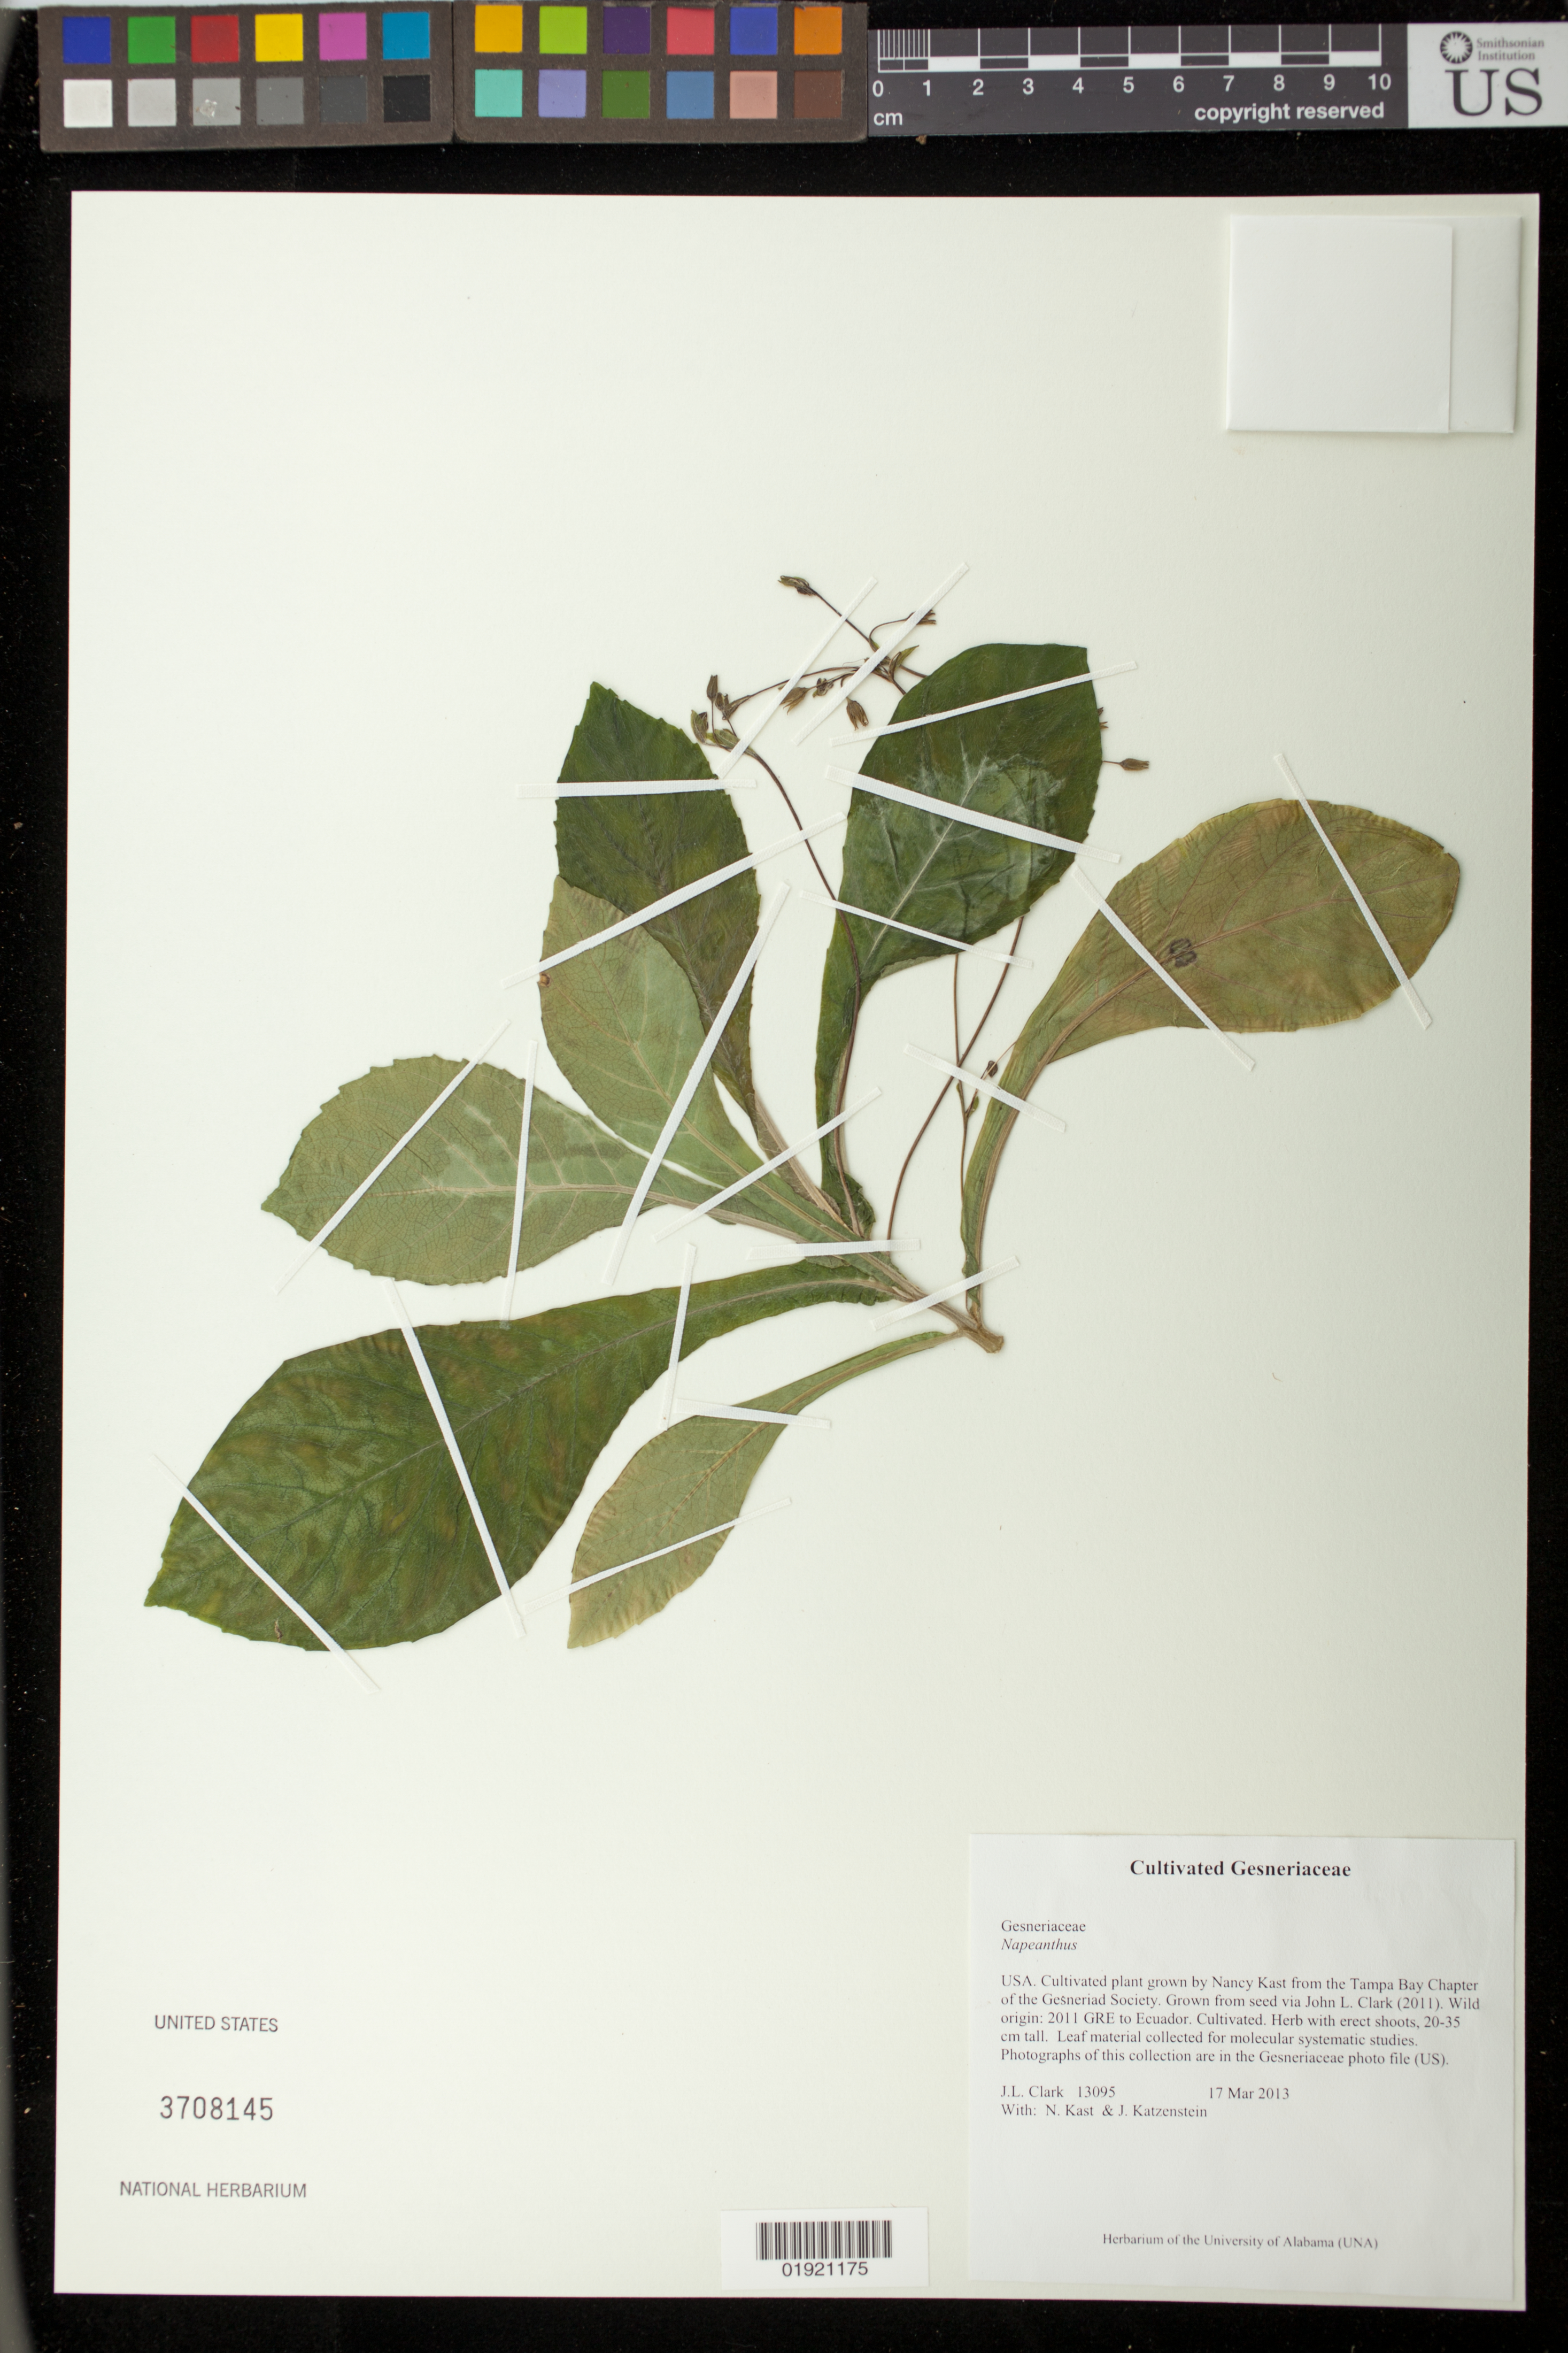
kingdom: Plantae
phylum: Tracheophyta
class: Magnoliopsida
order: Lamiales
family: Gesneriaceae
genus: Napeanthus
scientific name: Napeanthus sp.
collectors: J. L. Clark, N. Kast & J. Katzenstein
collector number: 13095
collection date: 2013-03-17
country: United States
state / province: Florida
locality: Cultivated plant grown from cutting provided by Nancy Kast from the Tampa Bay Chapter of the Gesneriad Society. Wild origin: Ecuador.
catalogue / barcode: US 3708145